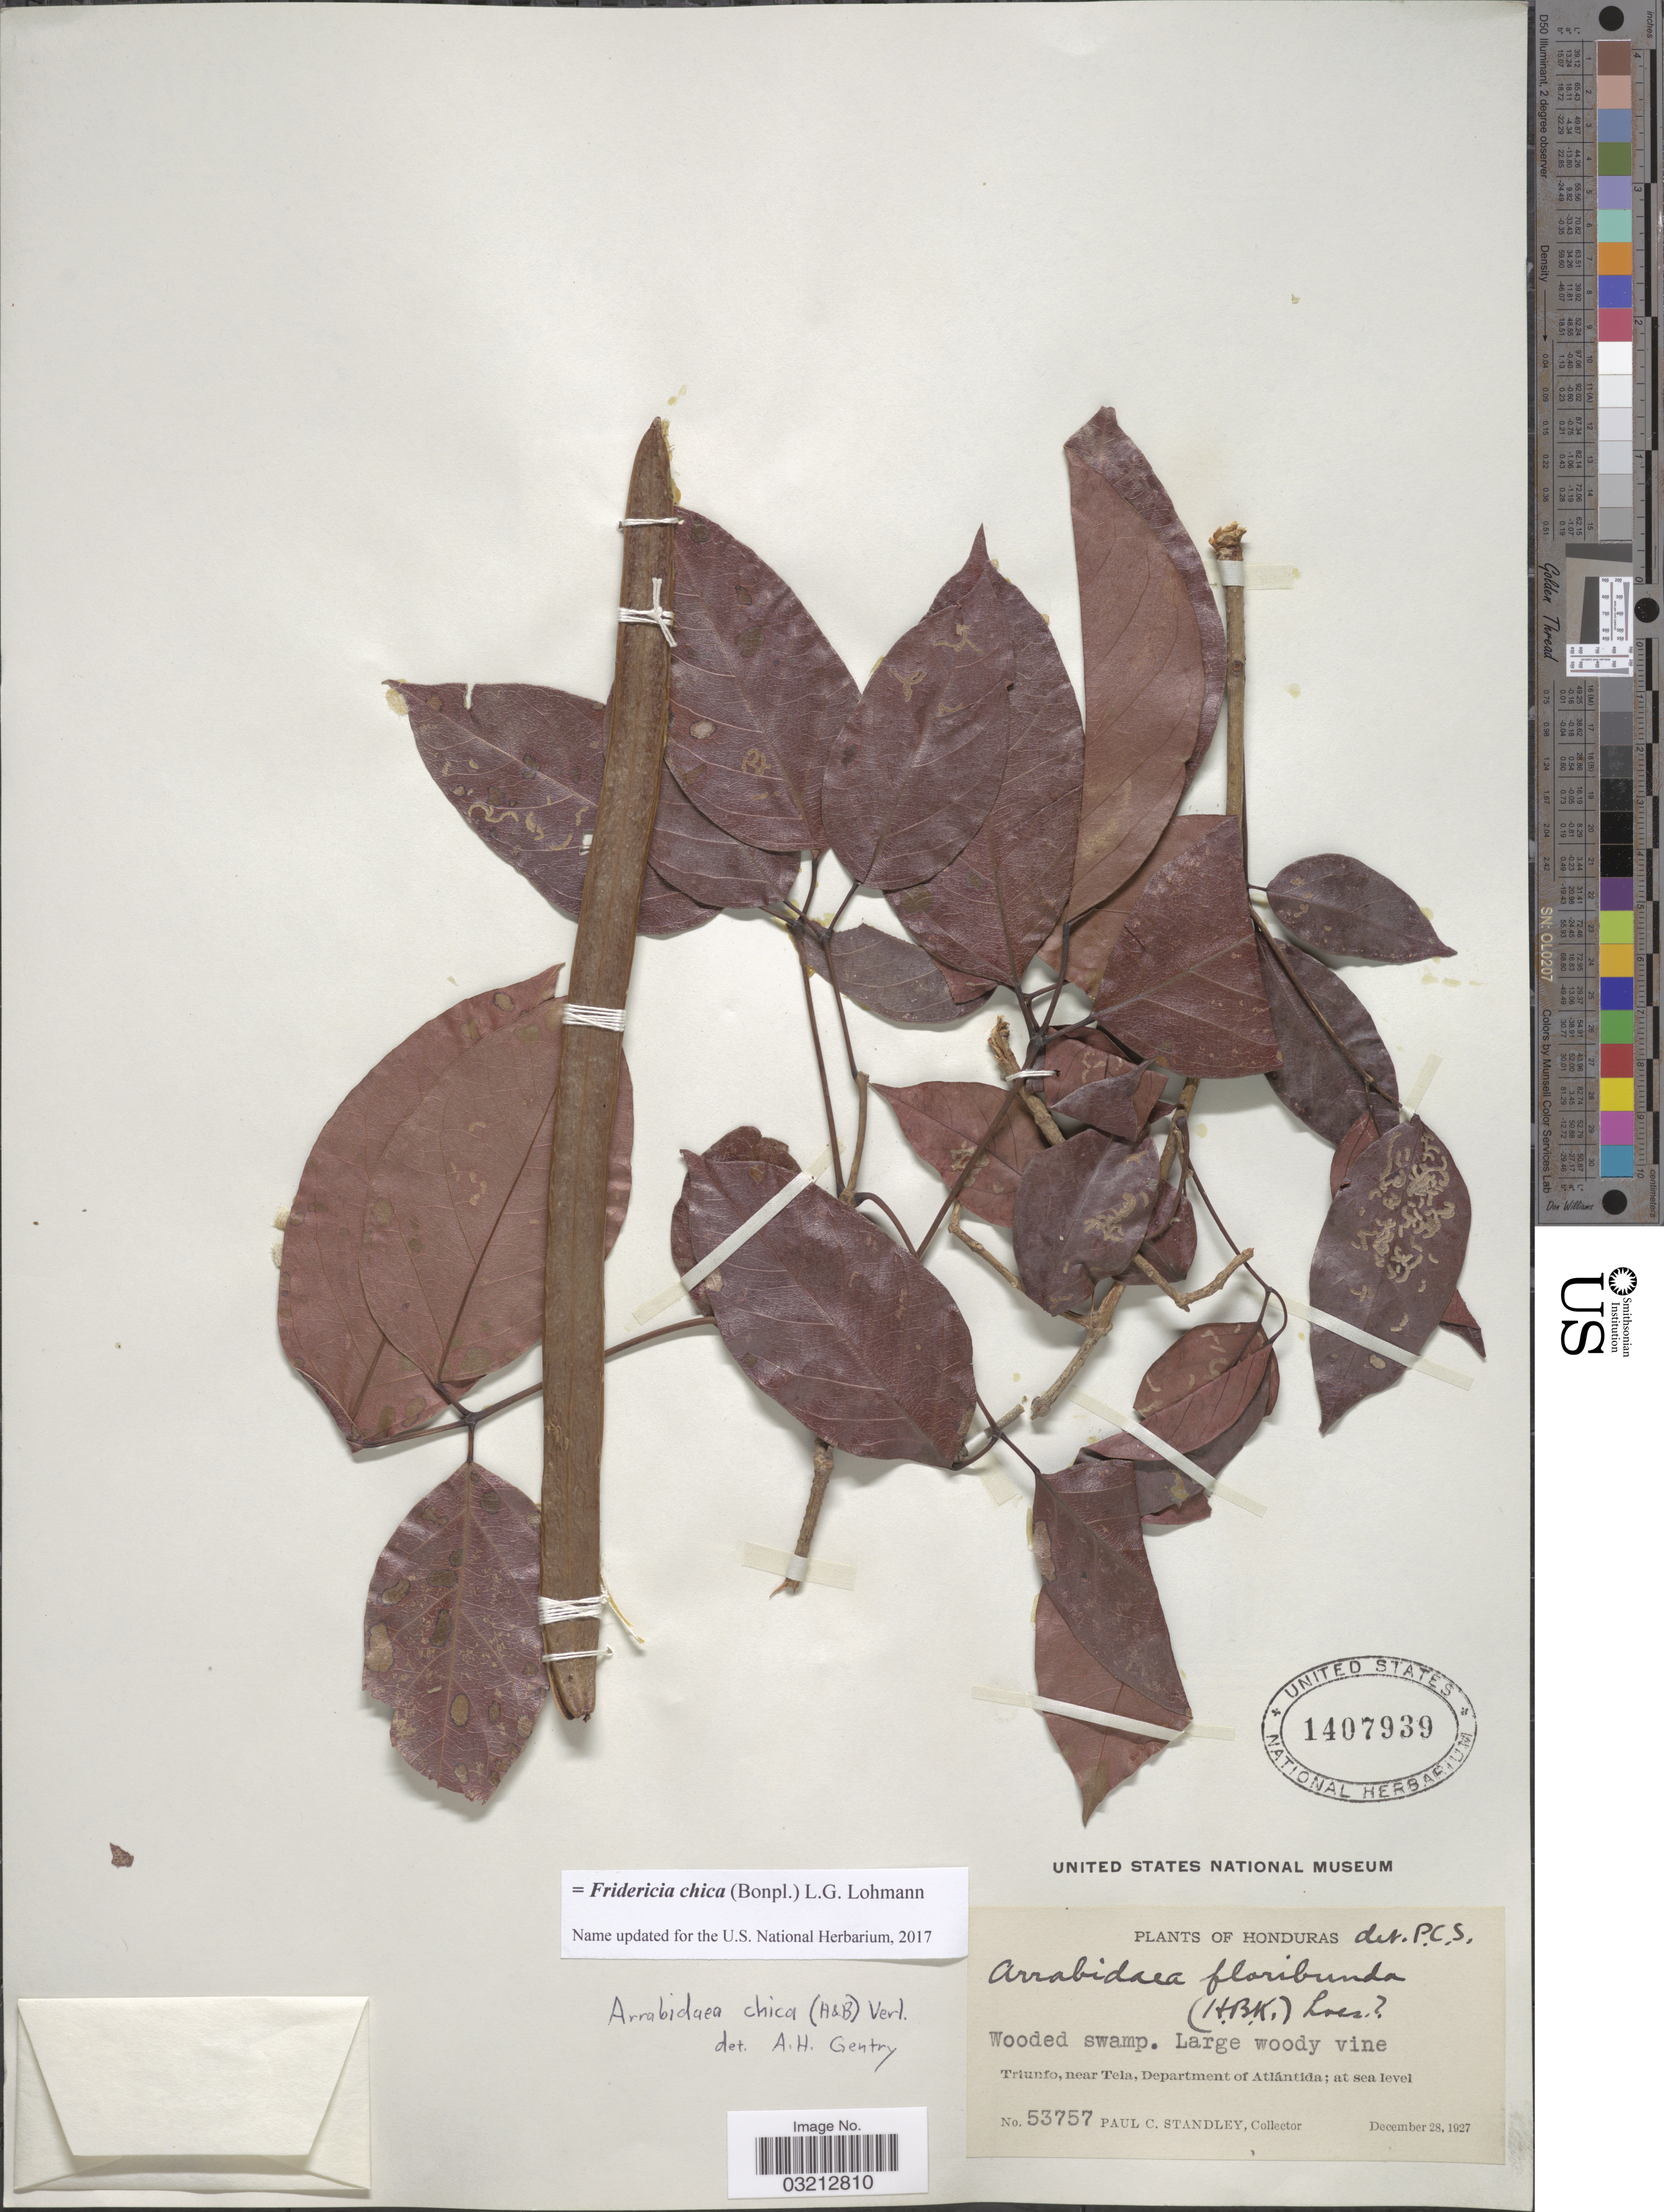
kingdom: Plantae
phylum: Tracheophyta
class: Magnoliopsida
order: Lamiales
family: Bignoniaceae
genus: Fridericia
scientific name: Fridericia chica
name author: (Bonpl.) L.G. Lohmann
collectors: P. C. Standley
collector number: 53757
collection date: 1927-12-28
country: Honduras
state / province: Atlántida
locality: Triunfo, near Tela, Department of Atlántida.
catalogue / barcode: US 1407939